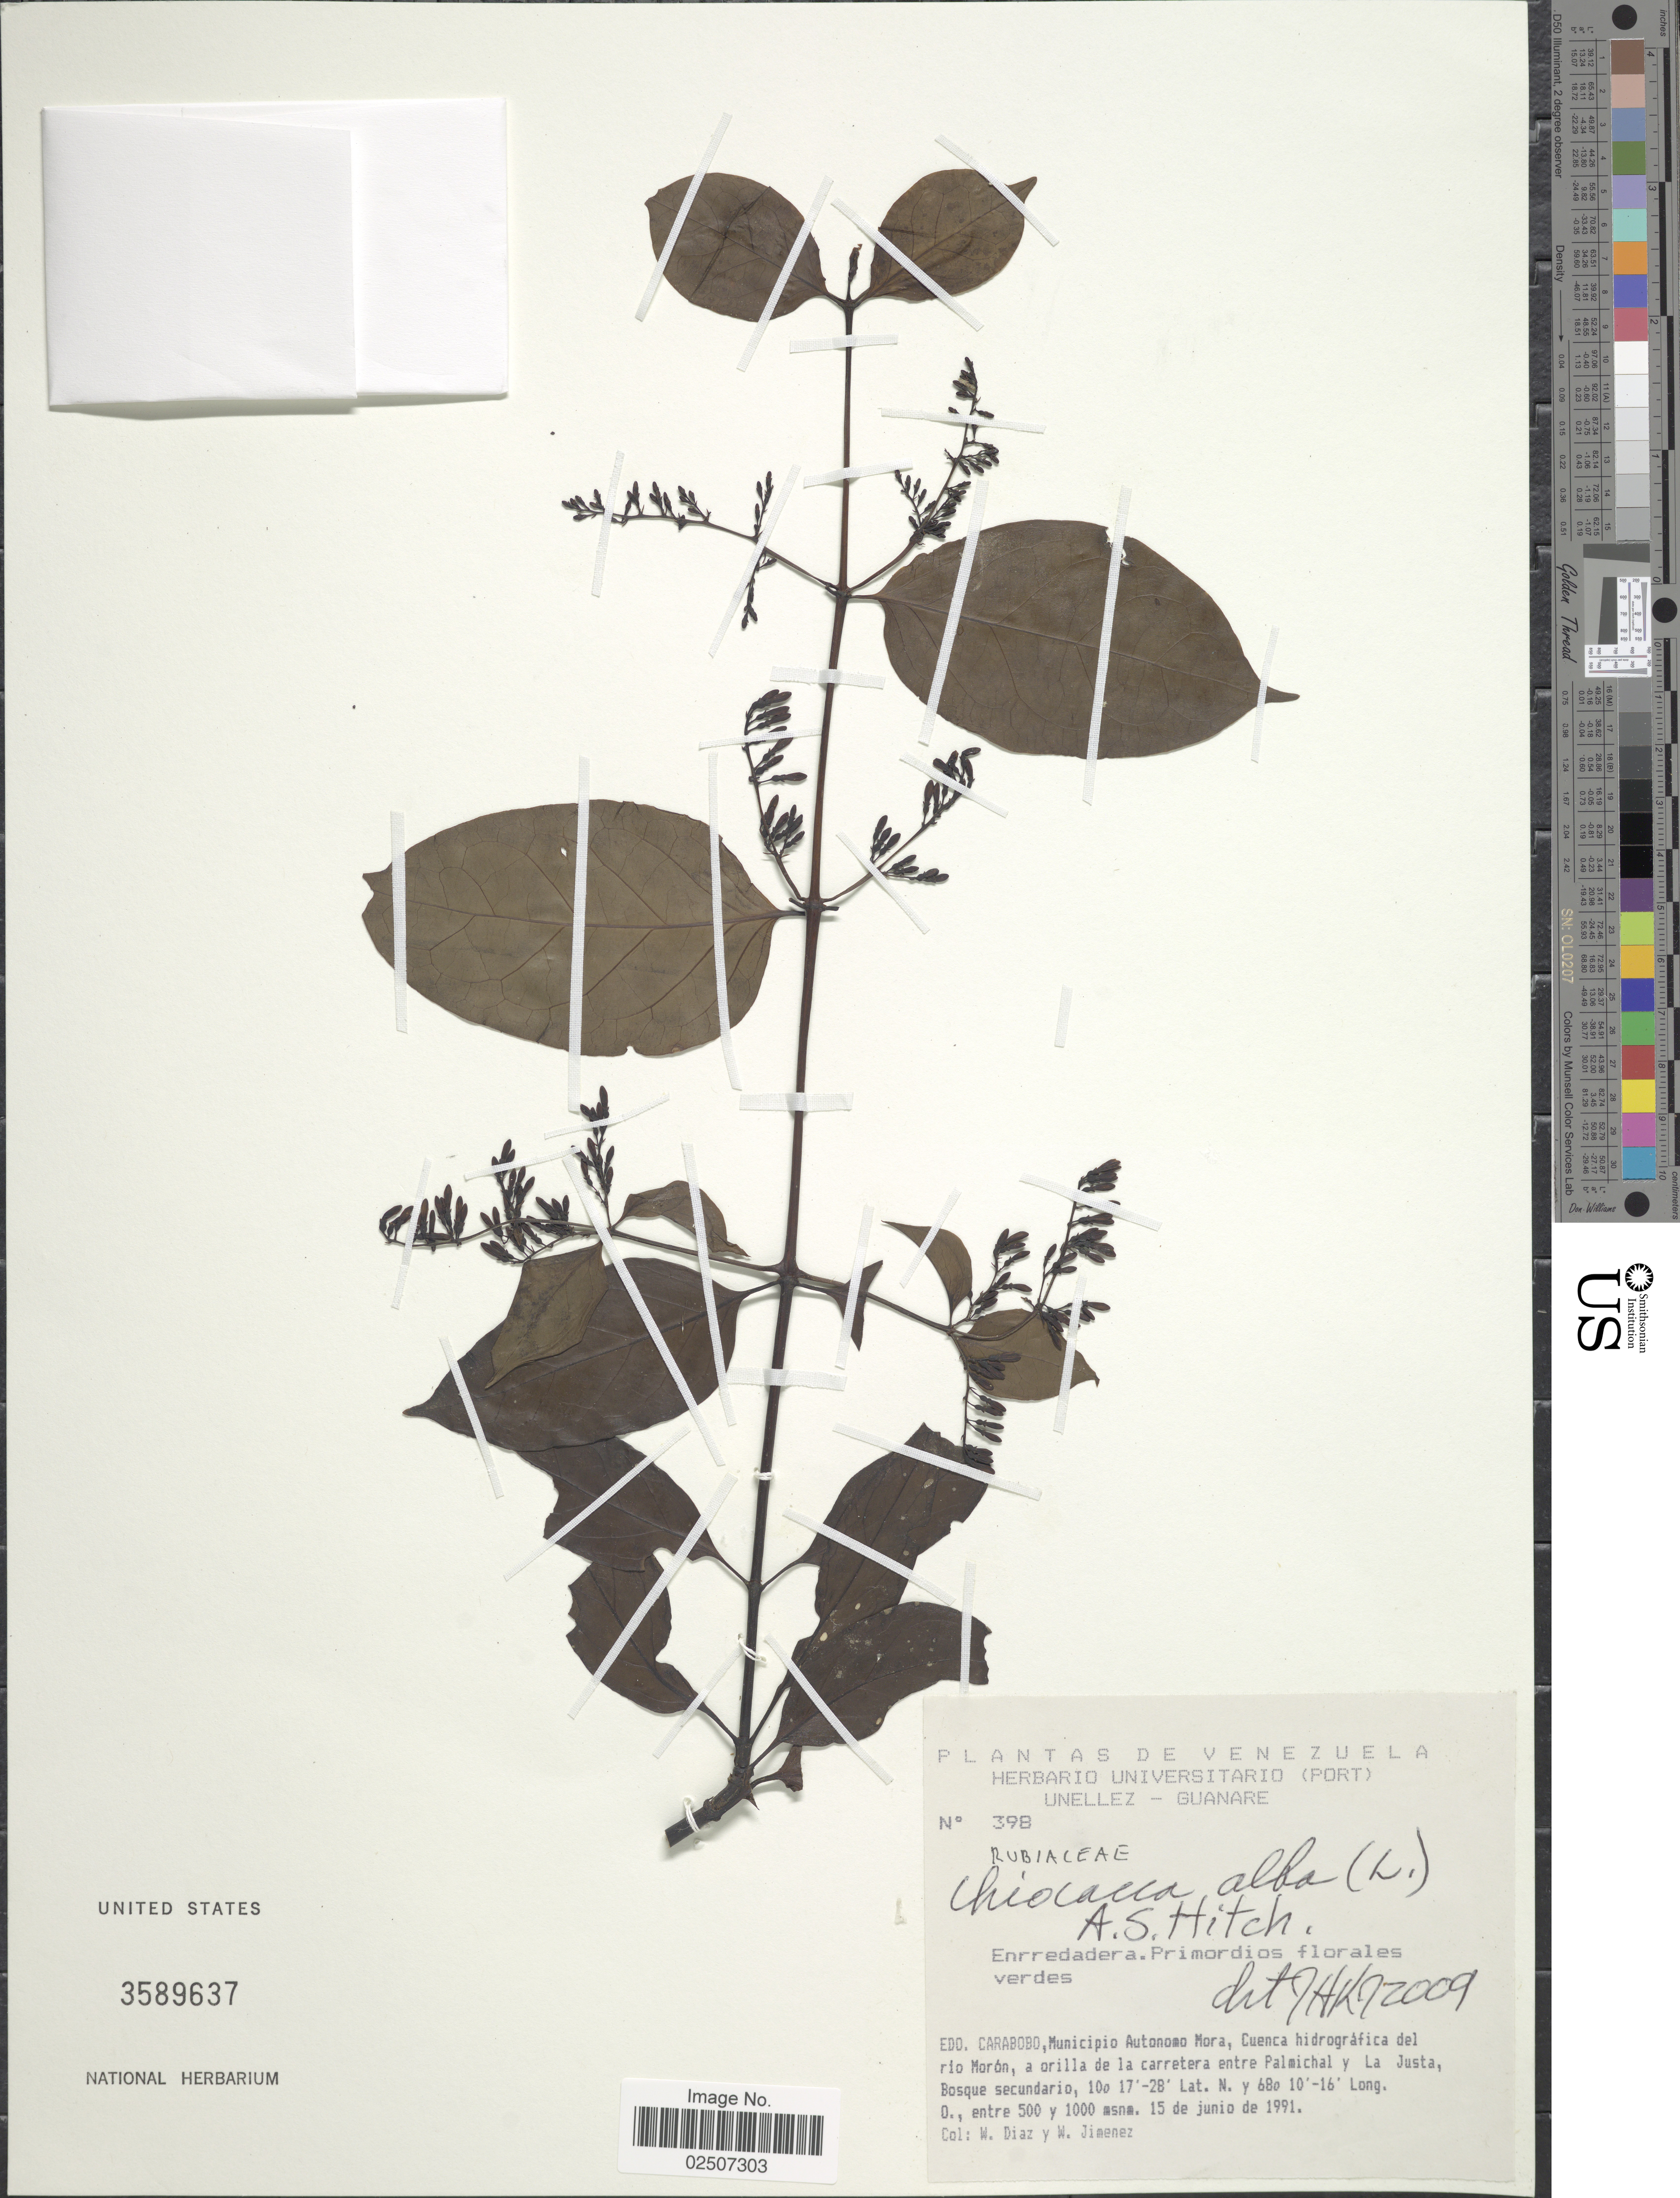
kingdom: Plantae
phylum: Tracheophyta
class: Magnoliopsida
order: Gentianales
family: Rubiaceae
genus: Chiococca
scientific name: Chiococca alba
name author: (L.) Hitchc.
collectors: W. Díaz P. & W. Jimenez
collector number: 398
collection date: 1991-06-15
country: Venezuela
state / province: Carabobo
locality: Edo. Carabobo, Municipio Autonomo Mora, Cuenca hidrografica del rio Moron, a orilla de la carretera entre Palmichal y La Justa, Bosque sencundario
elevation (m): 500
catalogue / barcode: US 3589637